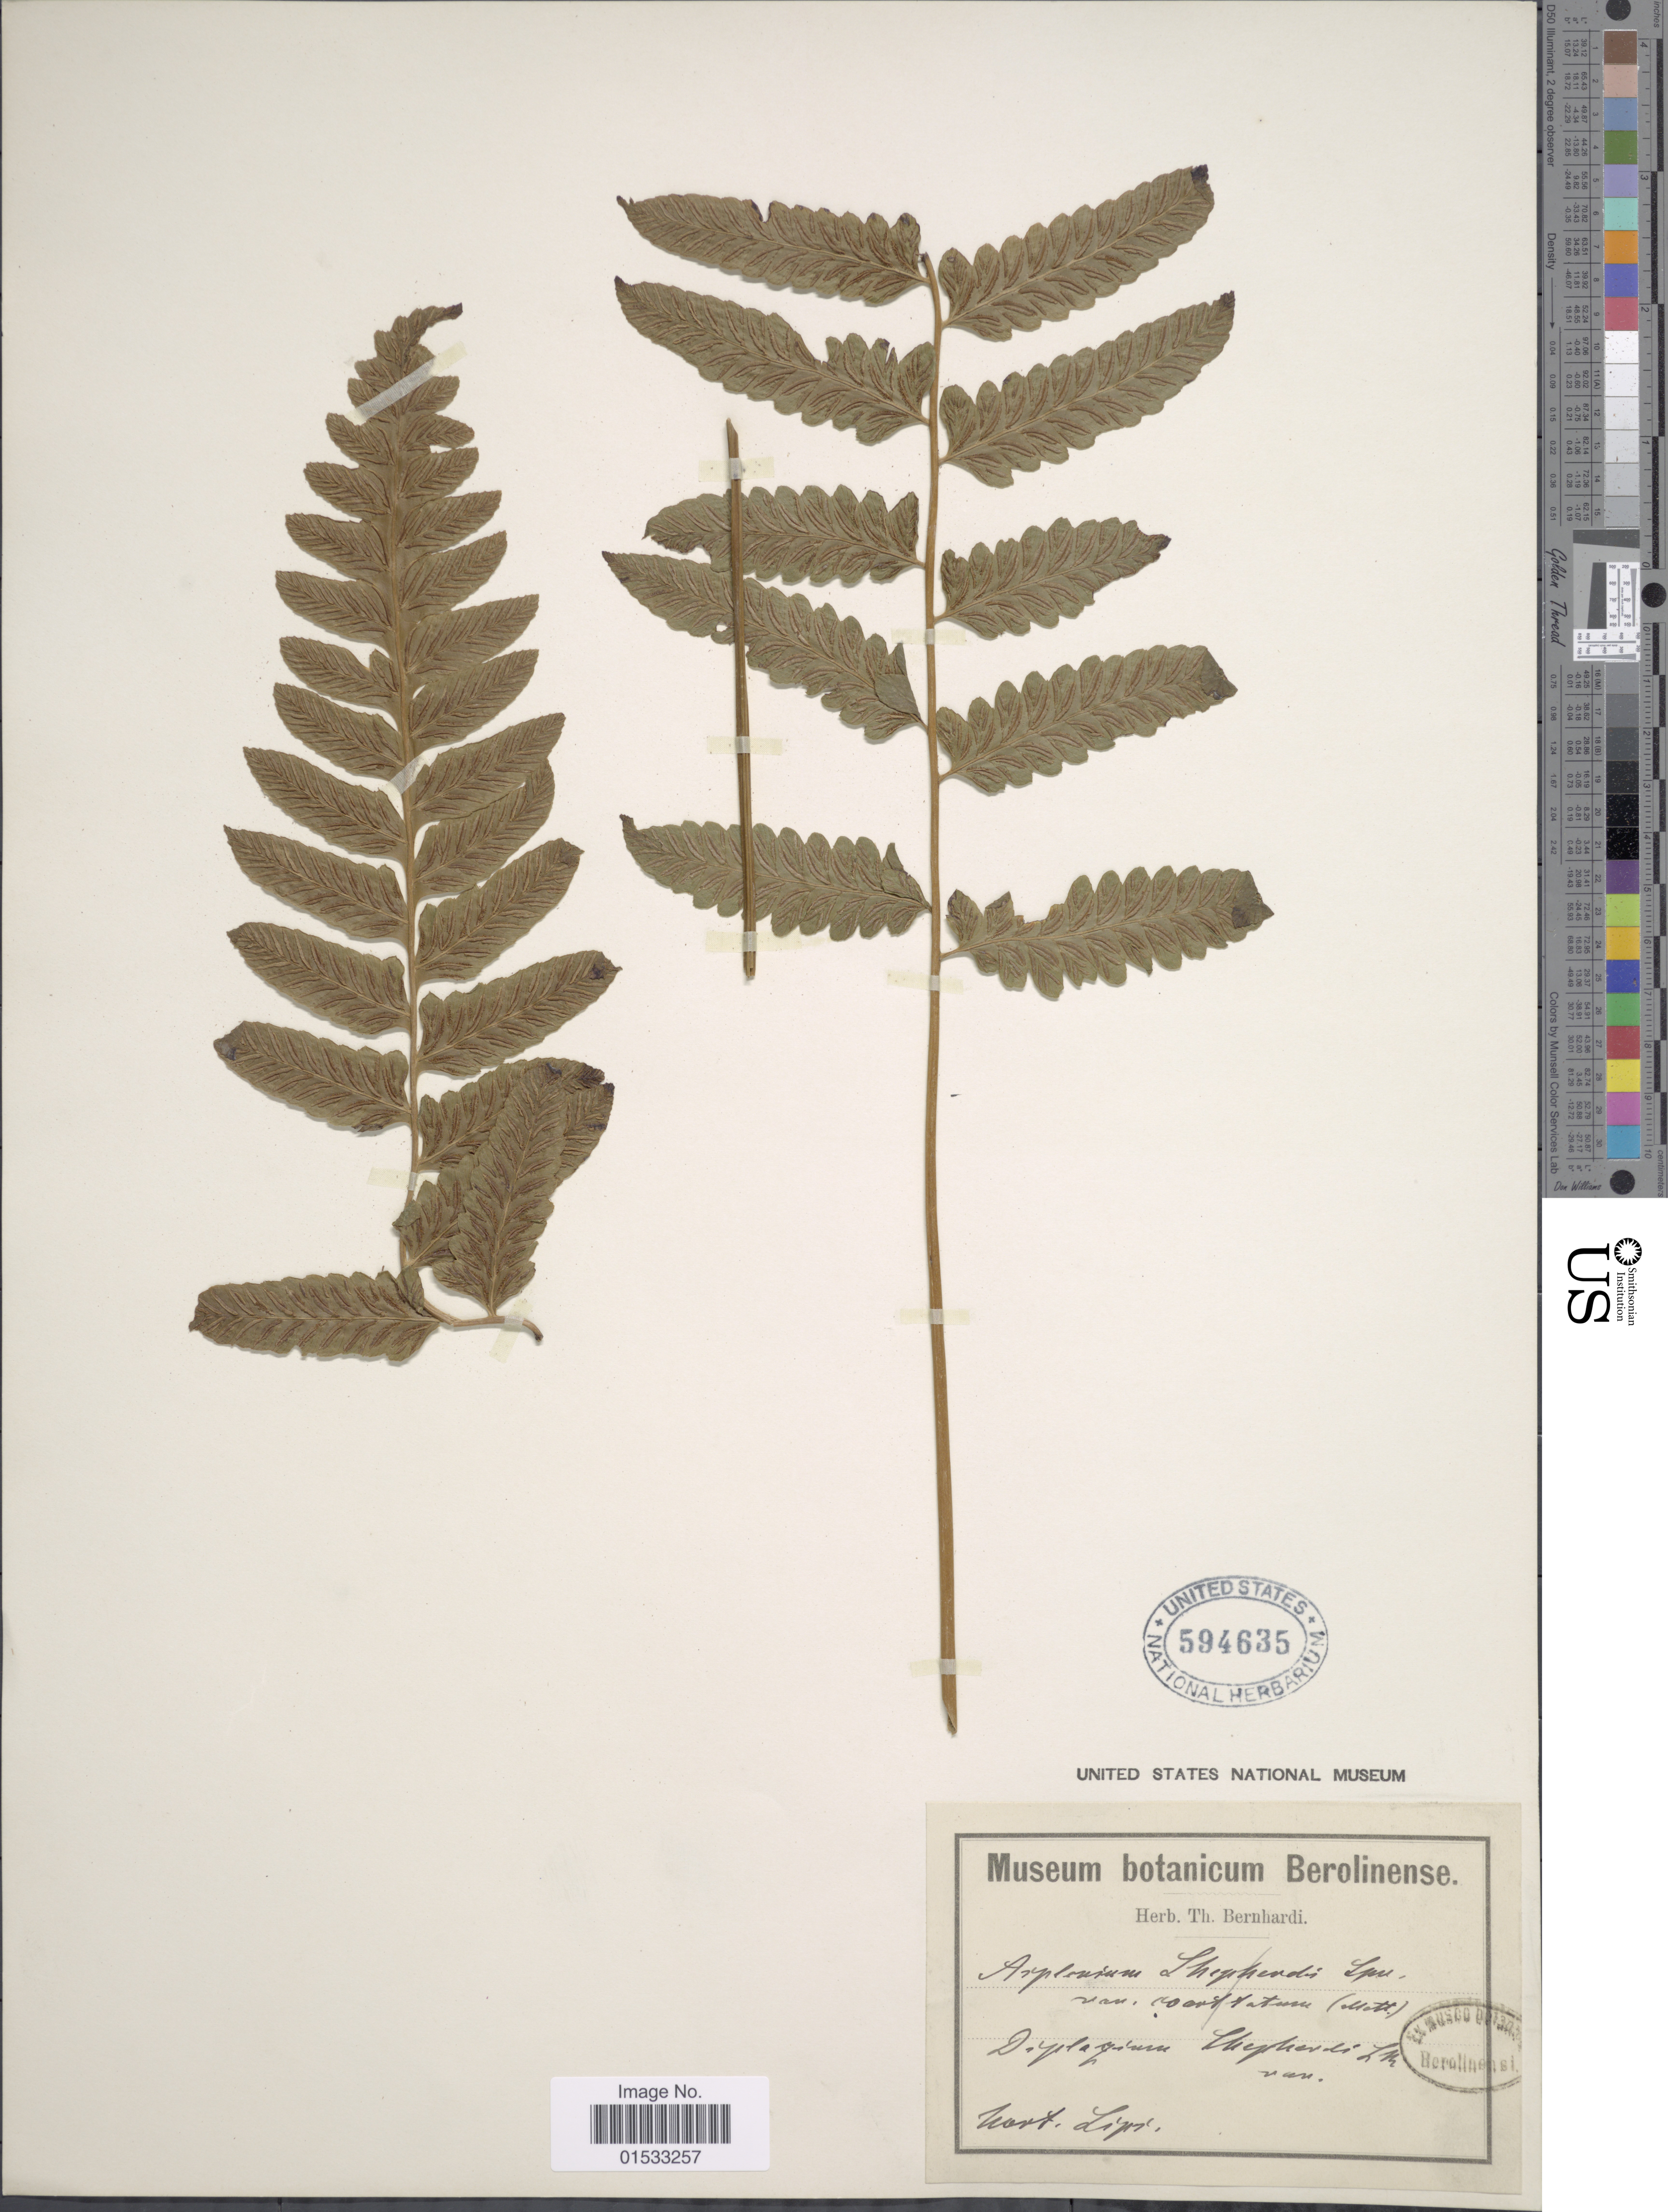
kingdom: Plantae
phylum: Tracheophyta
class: Polypodiopsida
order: Polypodiales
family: Athyriaceae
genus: Diplazium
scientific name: Diplazium sp.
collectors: ex herb. Bernhardi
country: Germany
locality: Hort. Lipi.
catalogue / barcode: US 594635